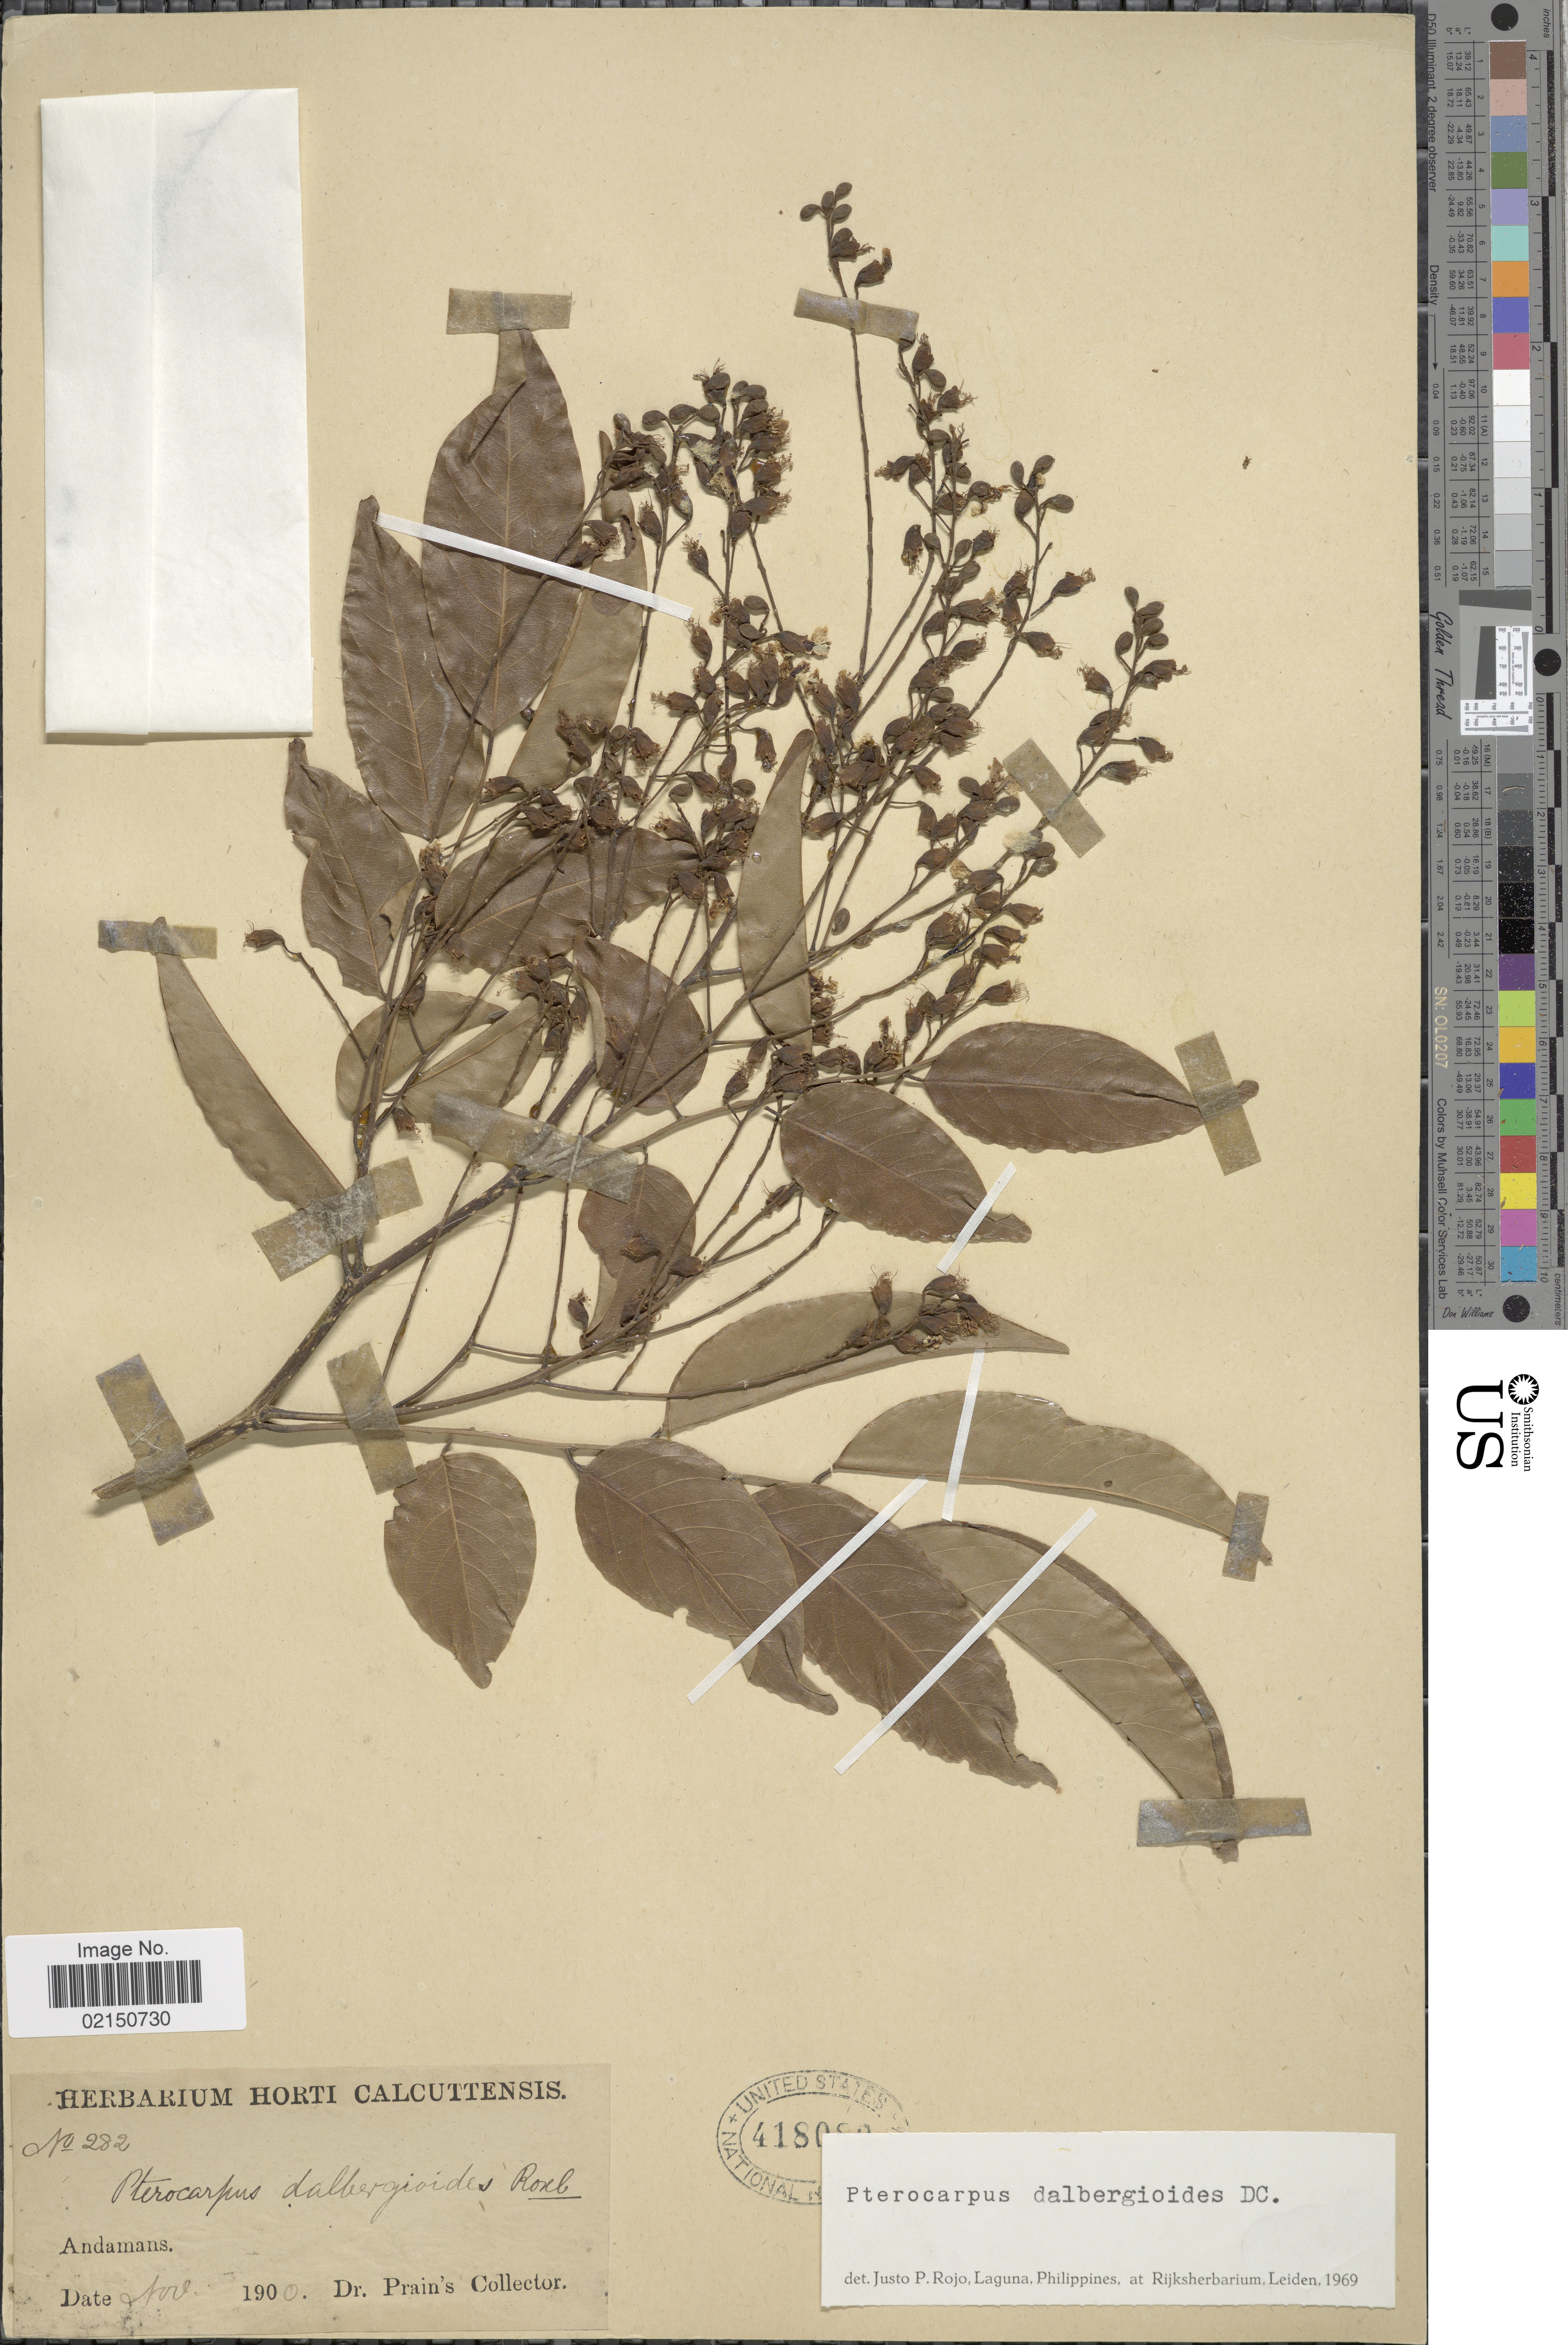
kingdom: Plantae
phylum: Tracheophyta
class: Magnoliopsida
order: Fabales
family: Fabaceae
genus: Pterocarpus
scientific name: Pterocarpus dalbergioides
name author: Roxb. ex DC.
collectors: Dr. Prain's collector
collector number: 282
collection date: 1900-11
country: India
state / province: Andaman and Nicobar Islands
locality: Andamans